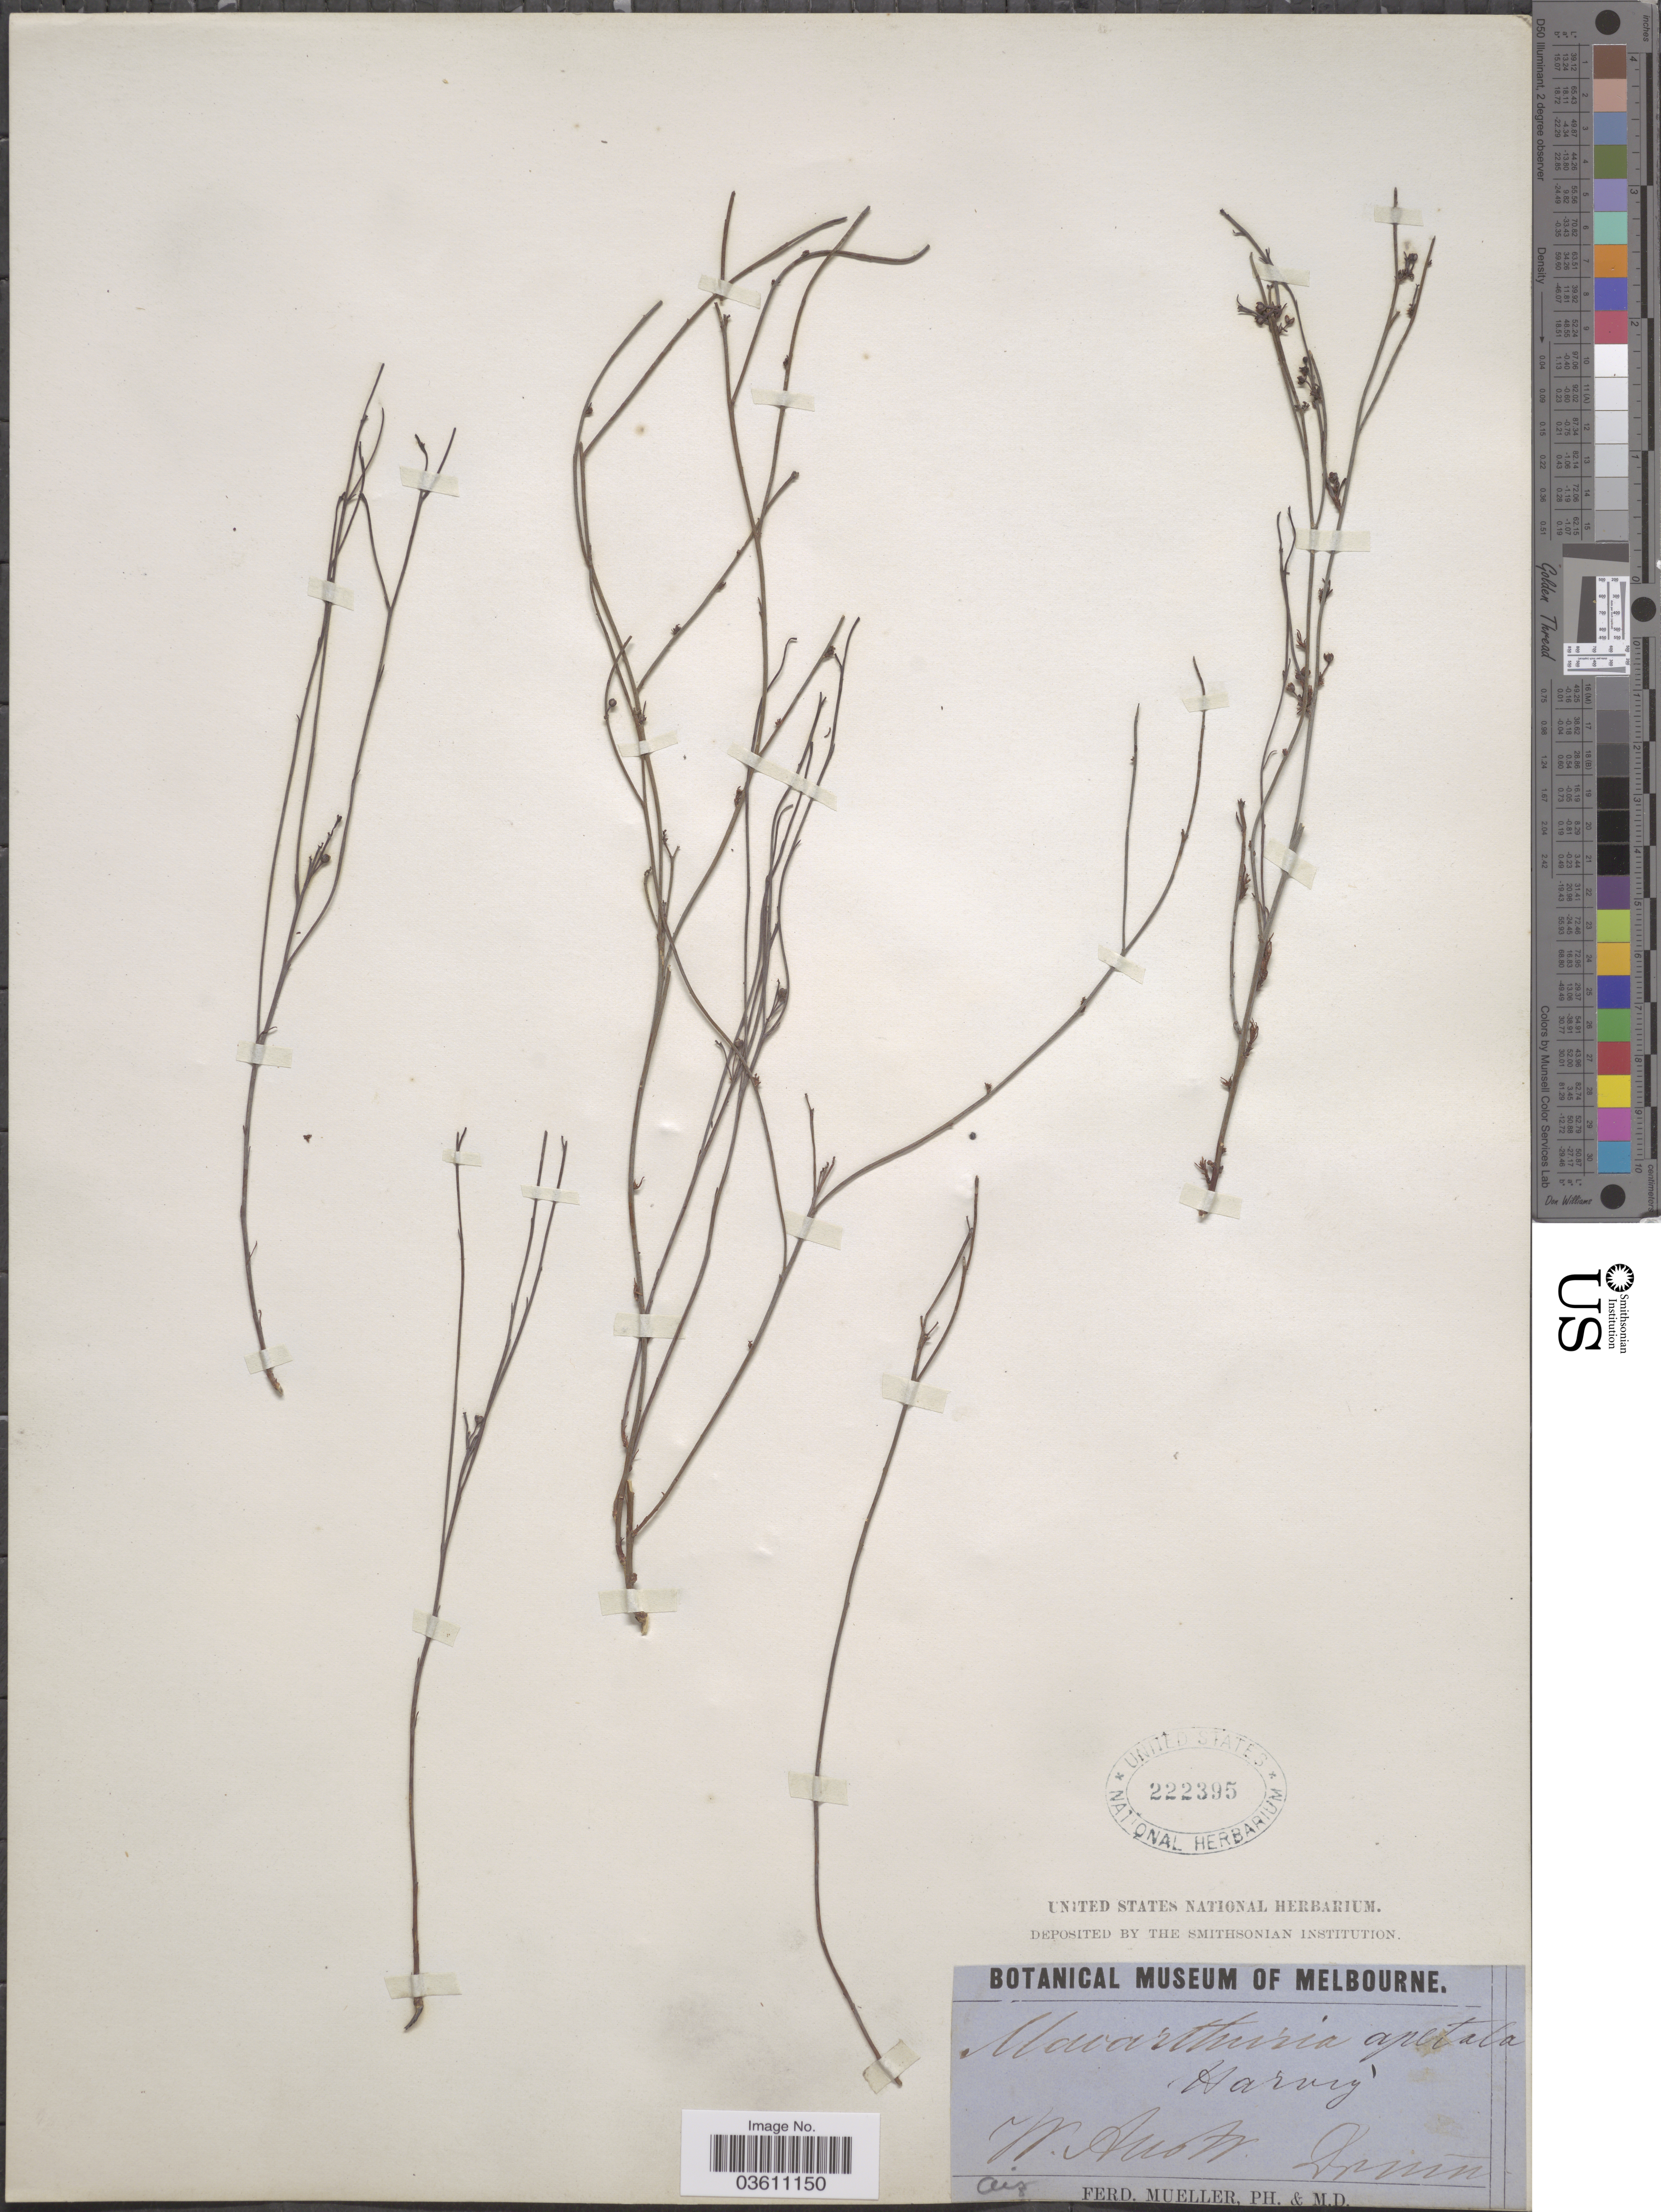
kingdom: Plantae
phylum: Tracheophyta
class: Magnoliopsida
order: Caryophyllales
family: Macarthuriaceae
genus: Macarthuria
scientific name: Macarthuria apetala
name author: Harv.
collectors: F. Mueller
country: Australia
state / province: Western Australia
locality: Drinn. [interpreted]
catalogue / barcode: US 222395